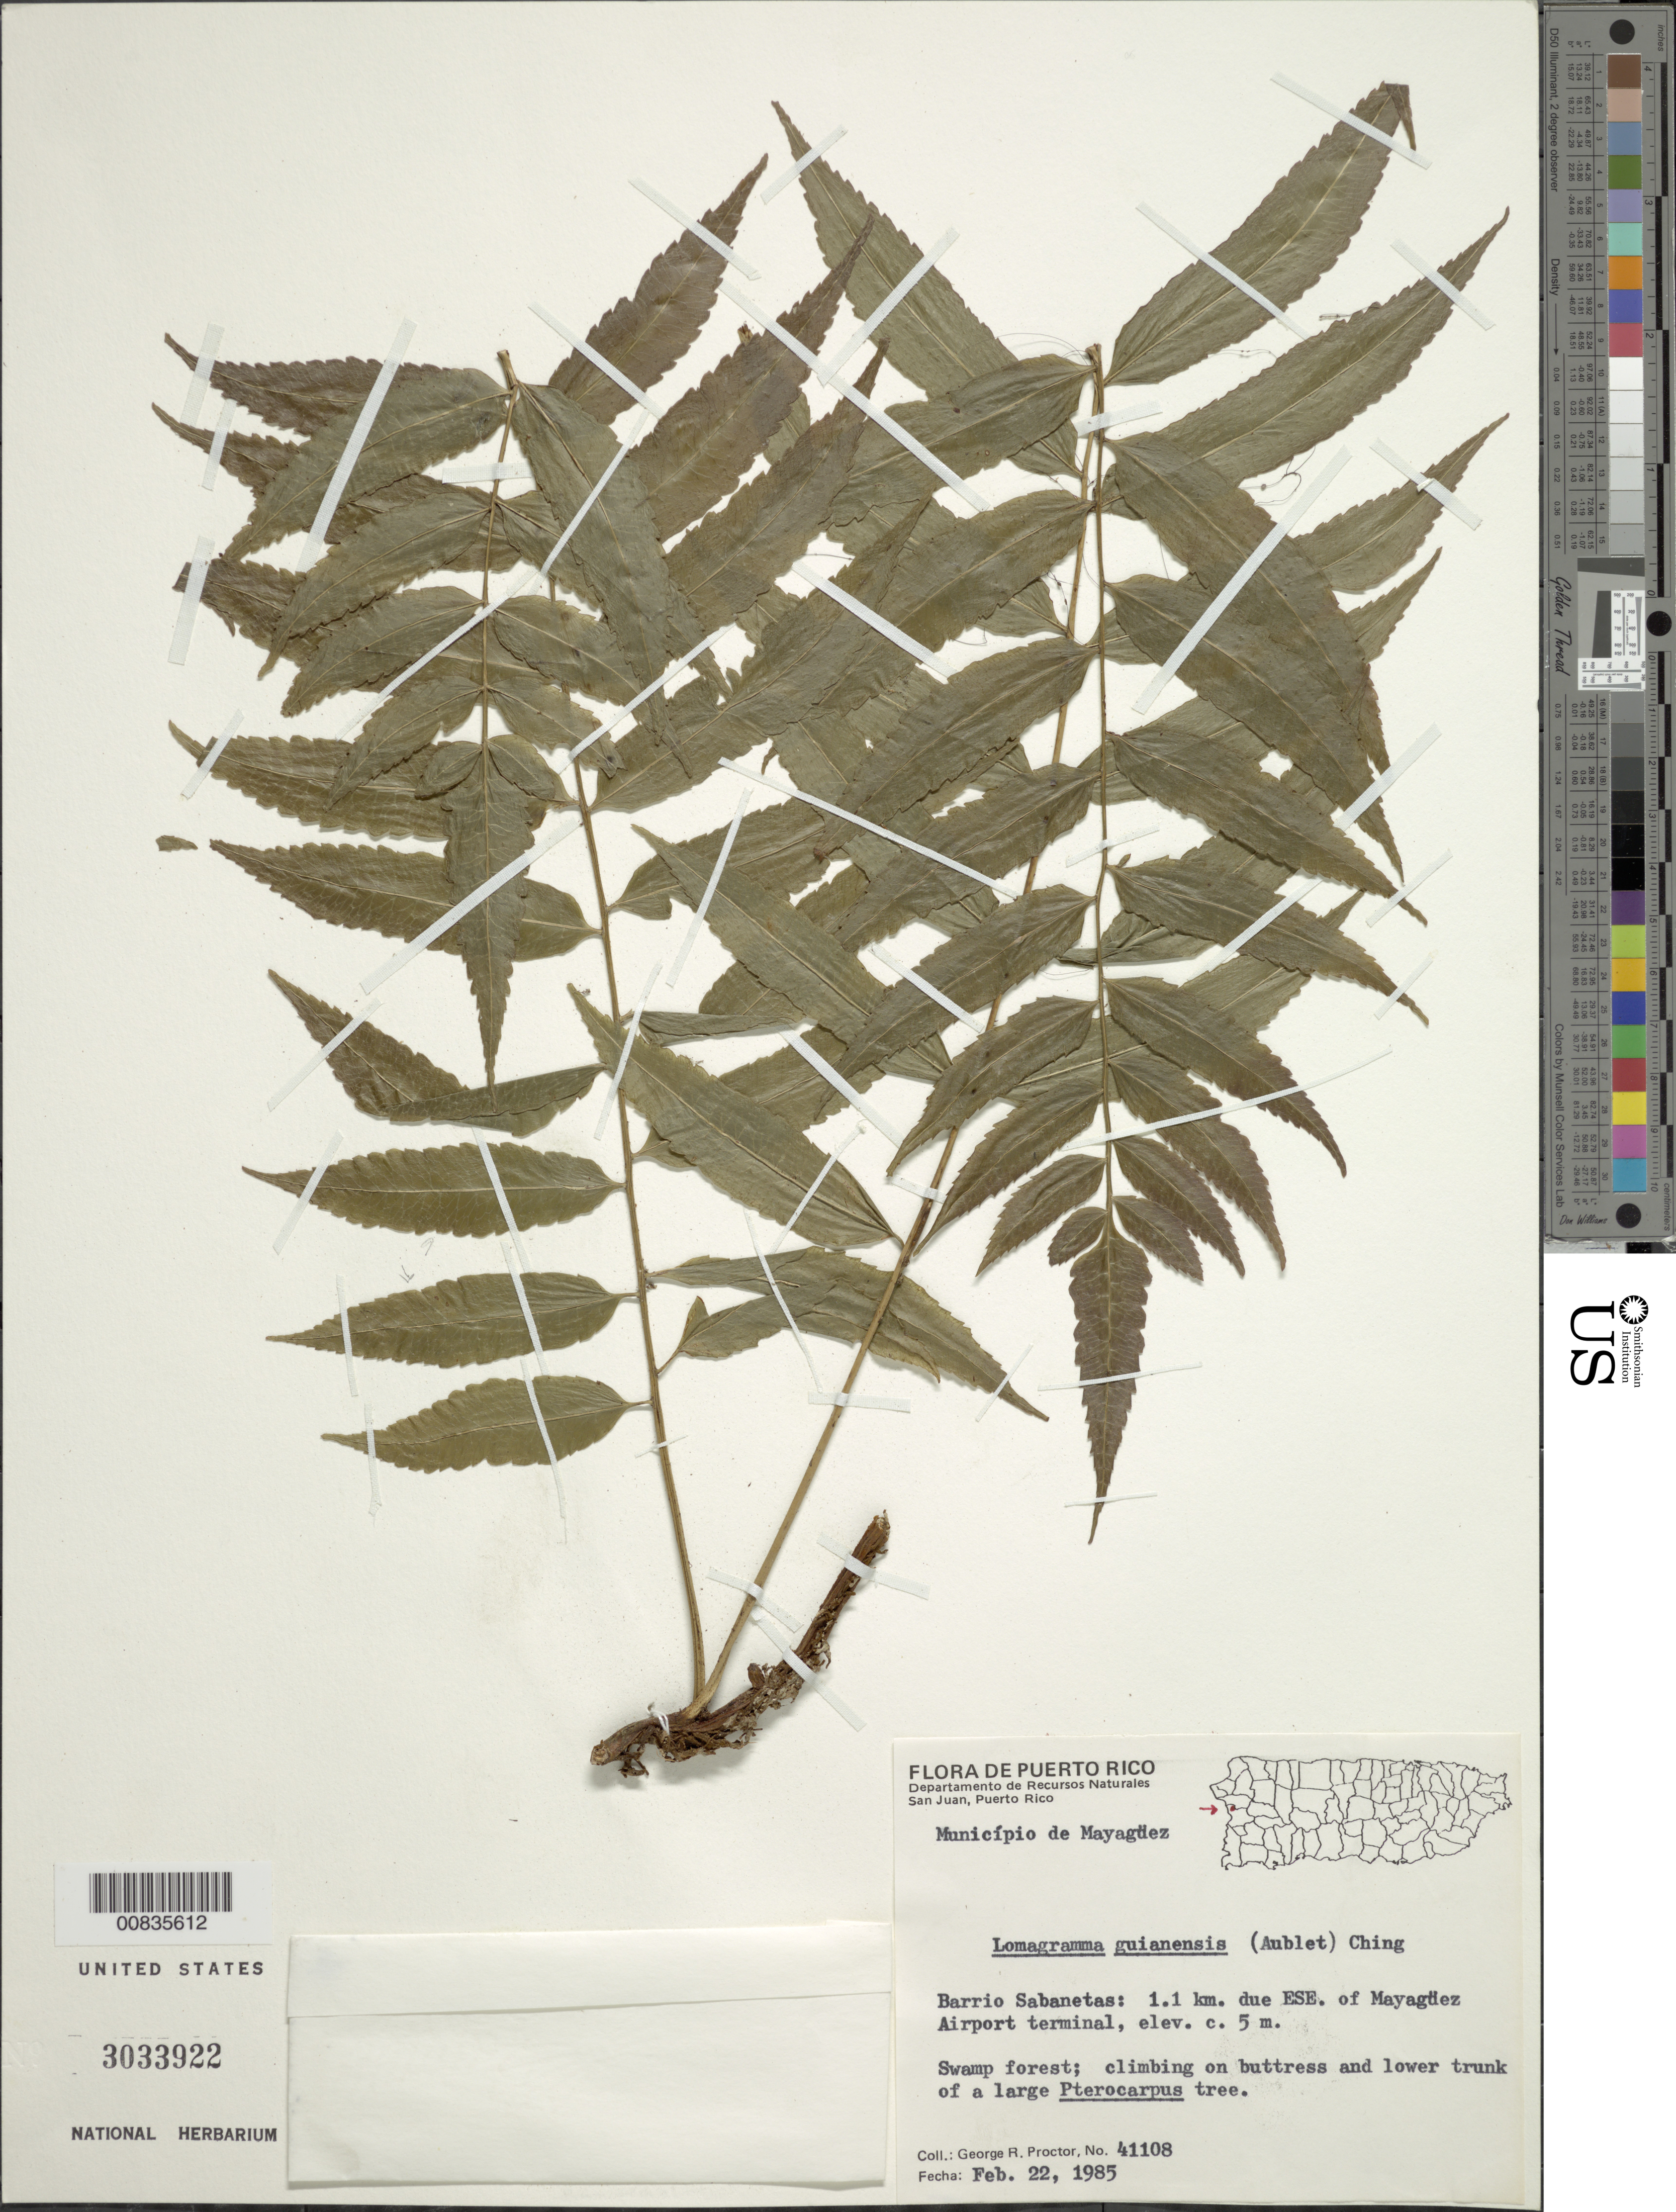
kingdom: Plantae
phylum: Tracheophyta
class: Polypodiopsida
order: Polypodiales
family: Dryopteridaceae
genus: Mickelia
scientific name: Mickelia guianensis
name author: (Aubl.) R.C. Moran et al.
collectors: G. R. Proctor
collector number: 41108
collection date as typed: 22 Feb 1985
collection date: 1985-02-22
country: Puerto Rico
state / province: Mayagüez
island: Puerto Rico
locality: Mun, Mayagüez, Barrio Sabanetas, 1.1 km ESE of Mayagüez Airport terminal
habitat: Swamp forest; climbing on buttress and lower trunk of large Pterocarpus tree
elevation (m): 5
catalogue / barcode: US 3033922